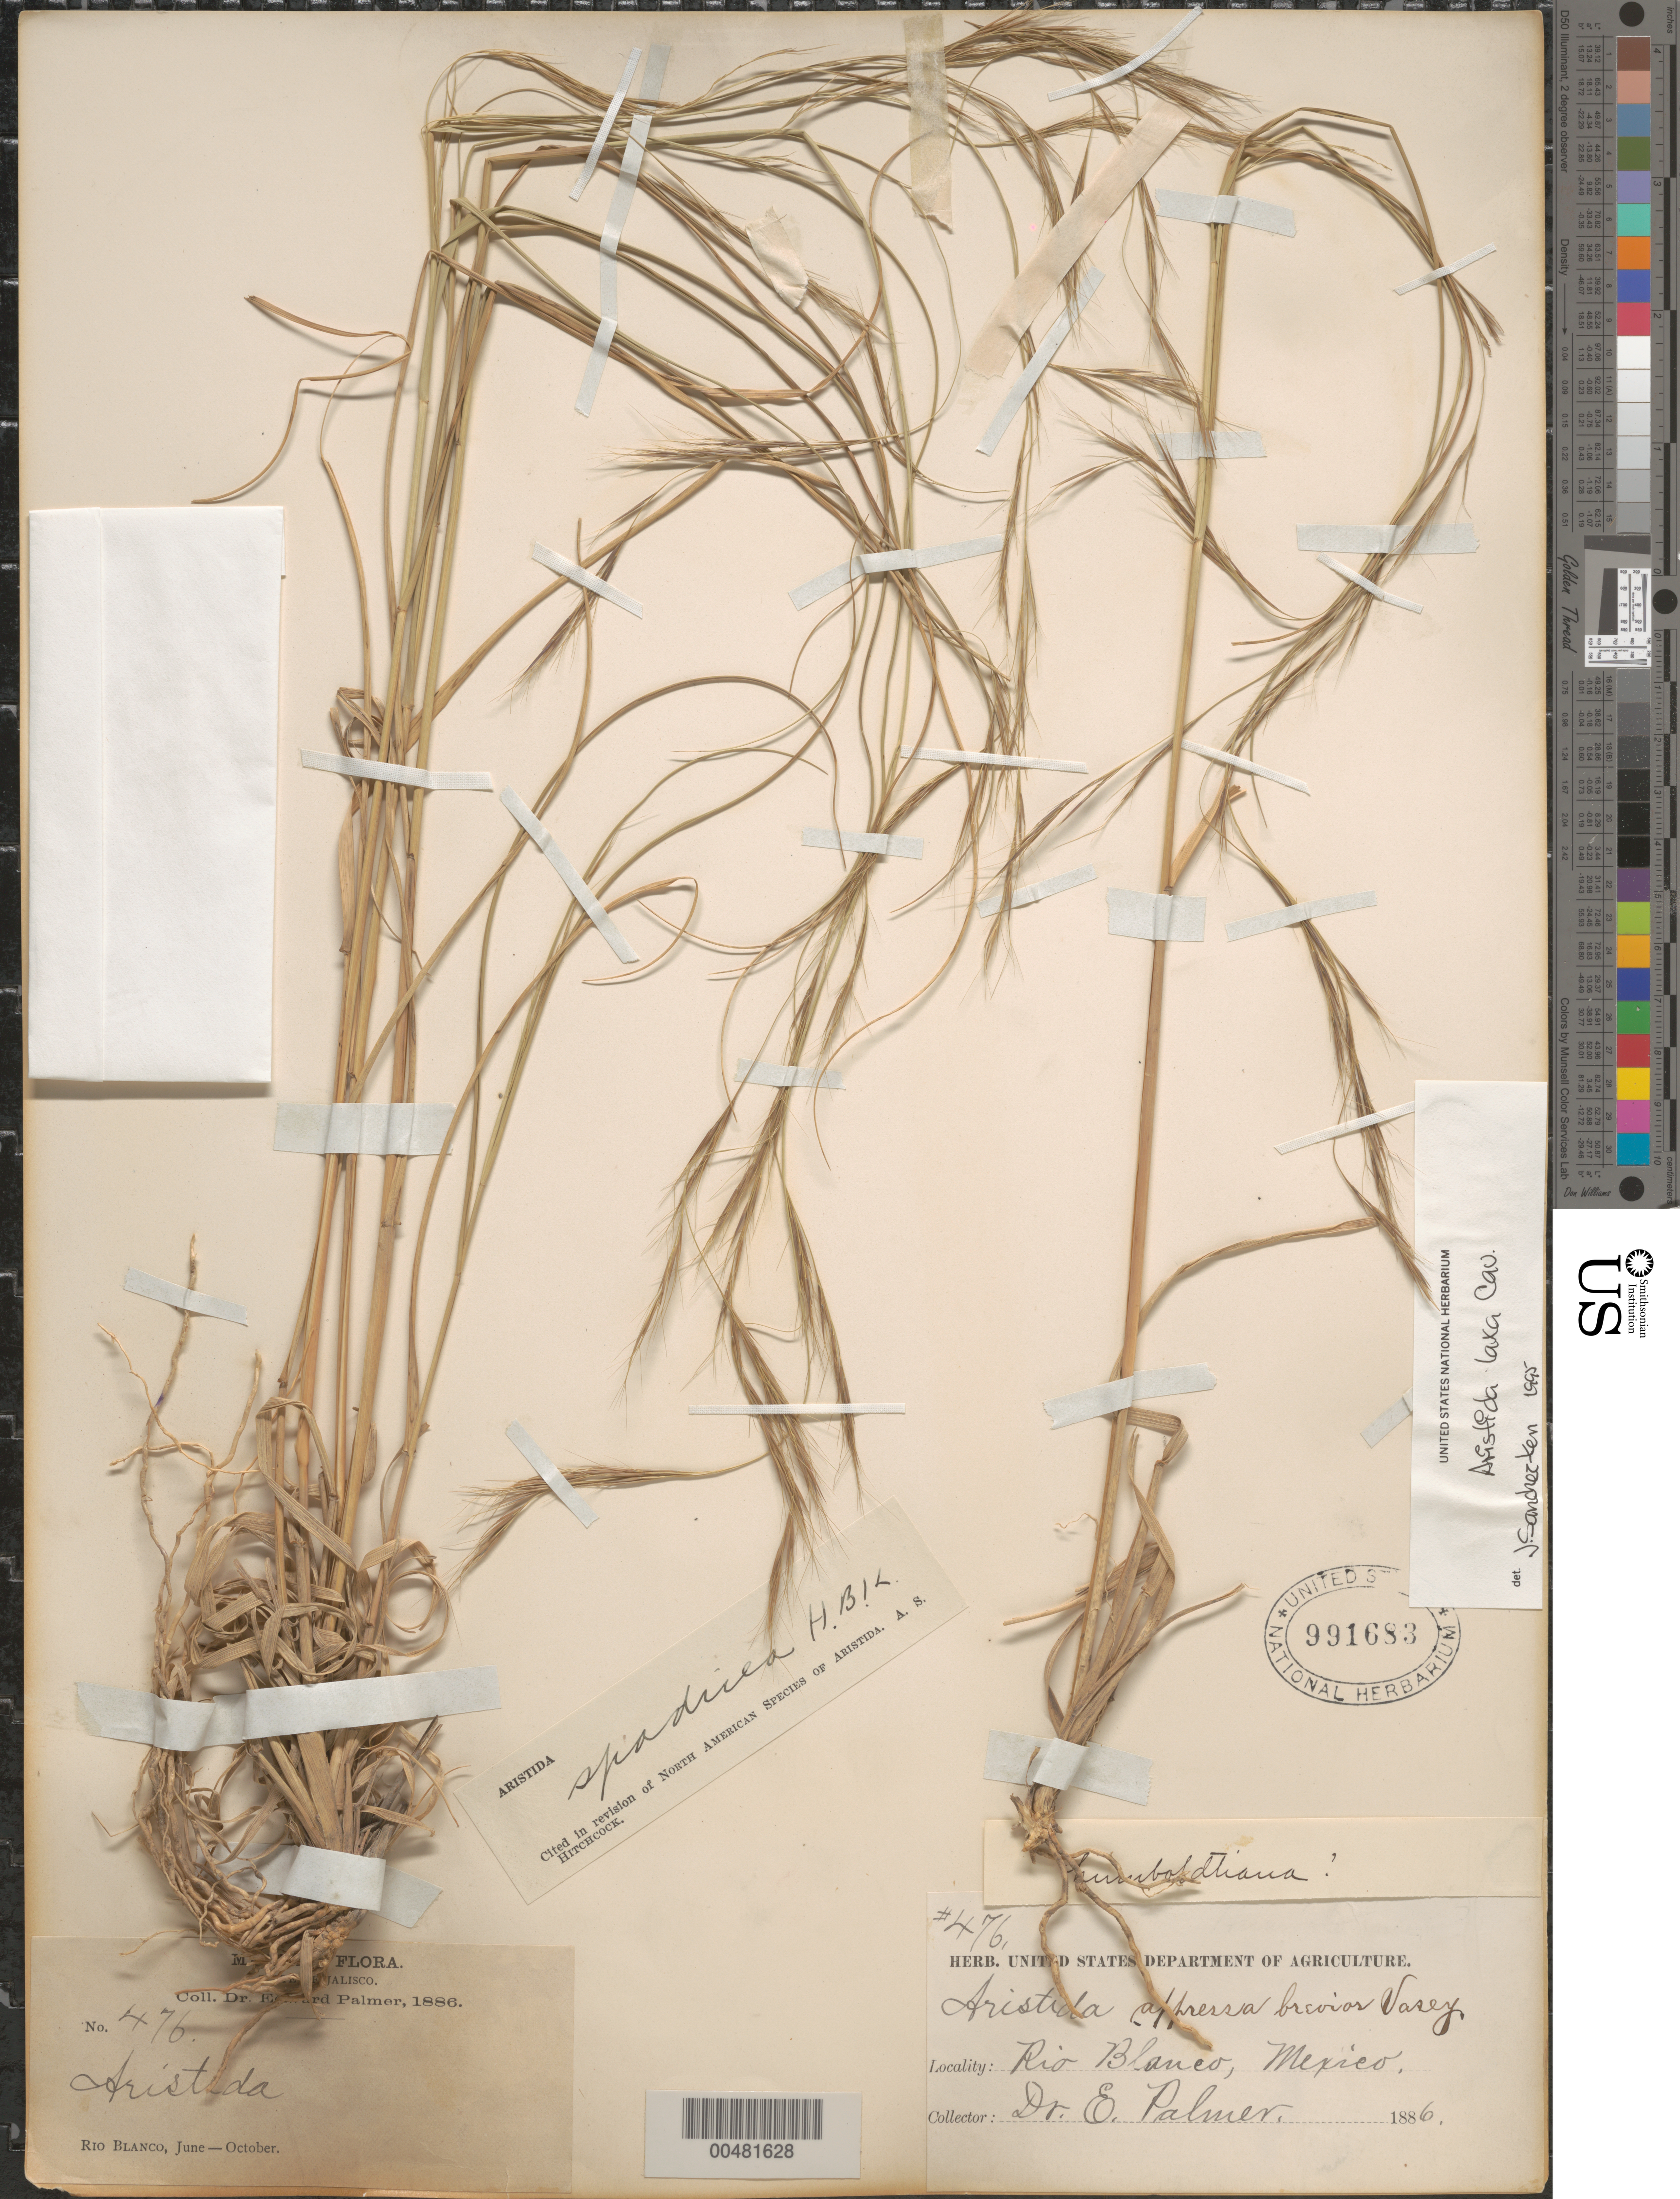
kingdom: Plantae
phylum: Tracheophyta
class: Liliopsida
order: Poales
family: Poaceae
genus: Aristida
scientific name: Aristida laxa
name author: Cav.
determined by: Sánchez-Ken, J. G.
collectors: E. Palmer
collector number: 476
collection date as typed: Jun 1886 to Oct 1886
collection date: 1886-06/1886-10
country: Mexico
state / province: Jalisco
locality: Rio Blanco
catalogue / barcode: US 991683